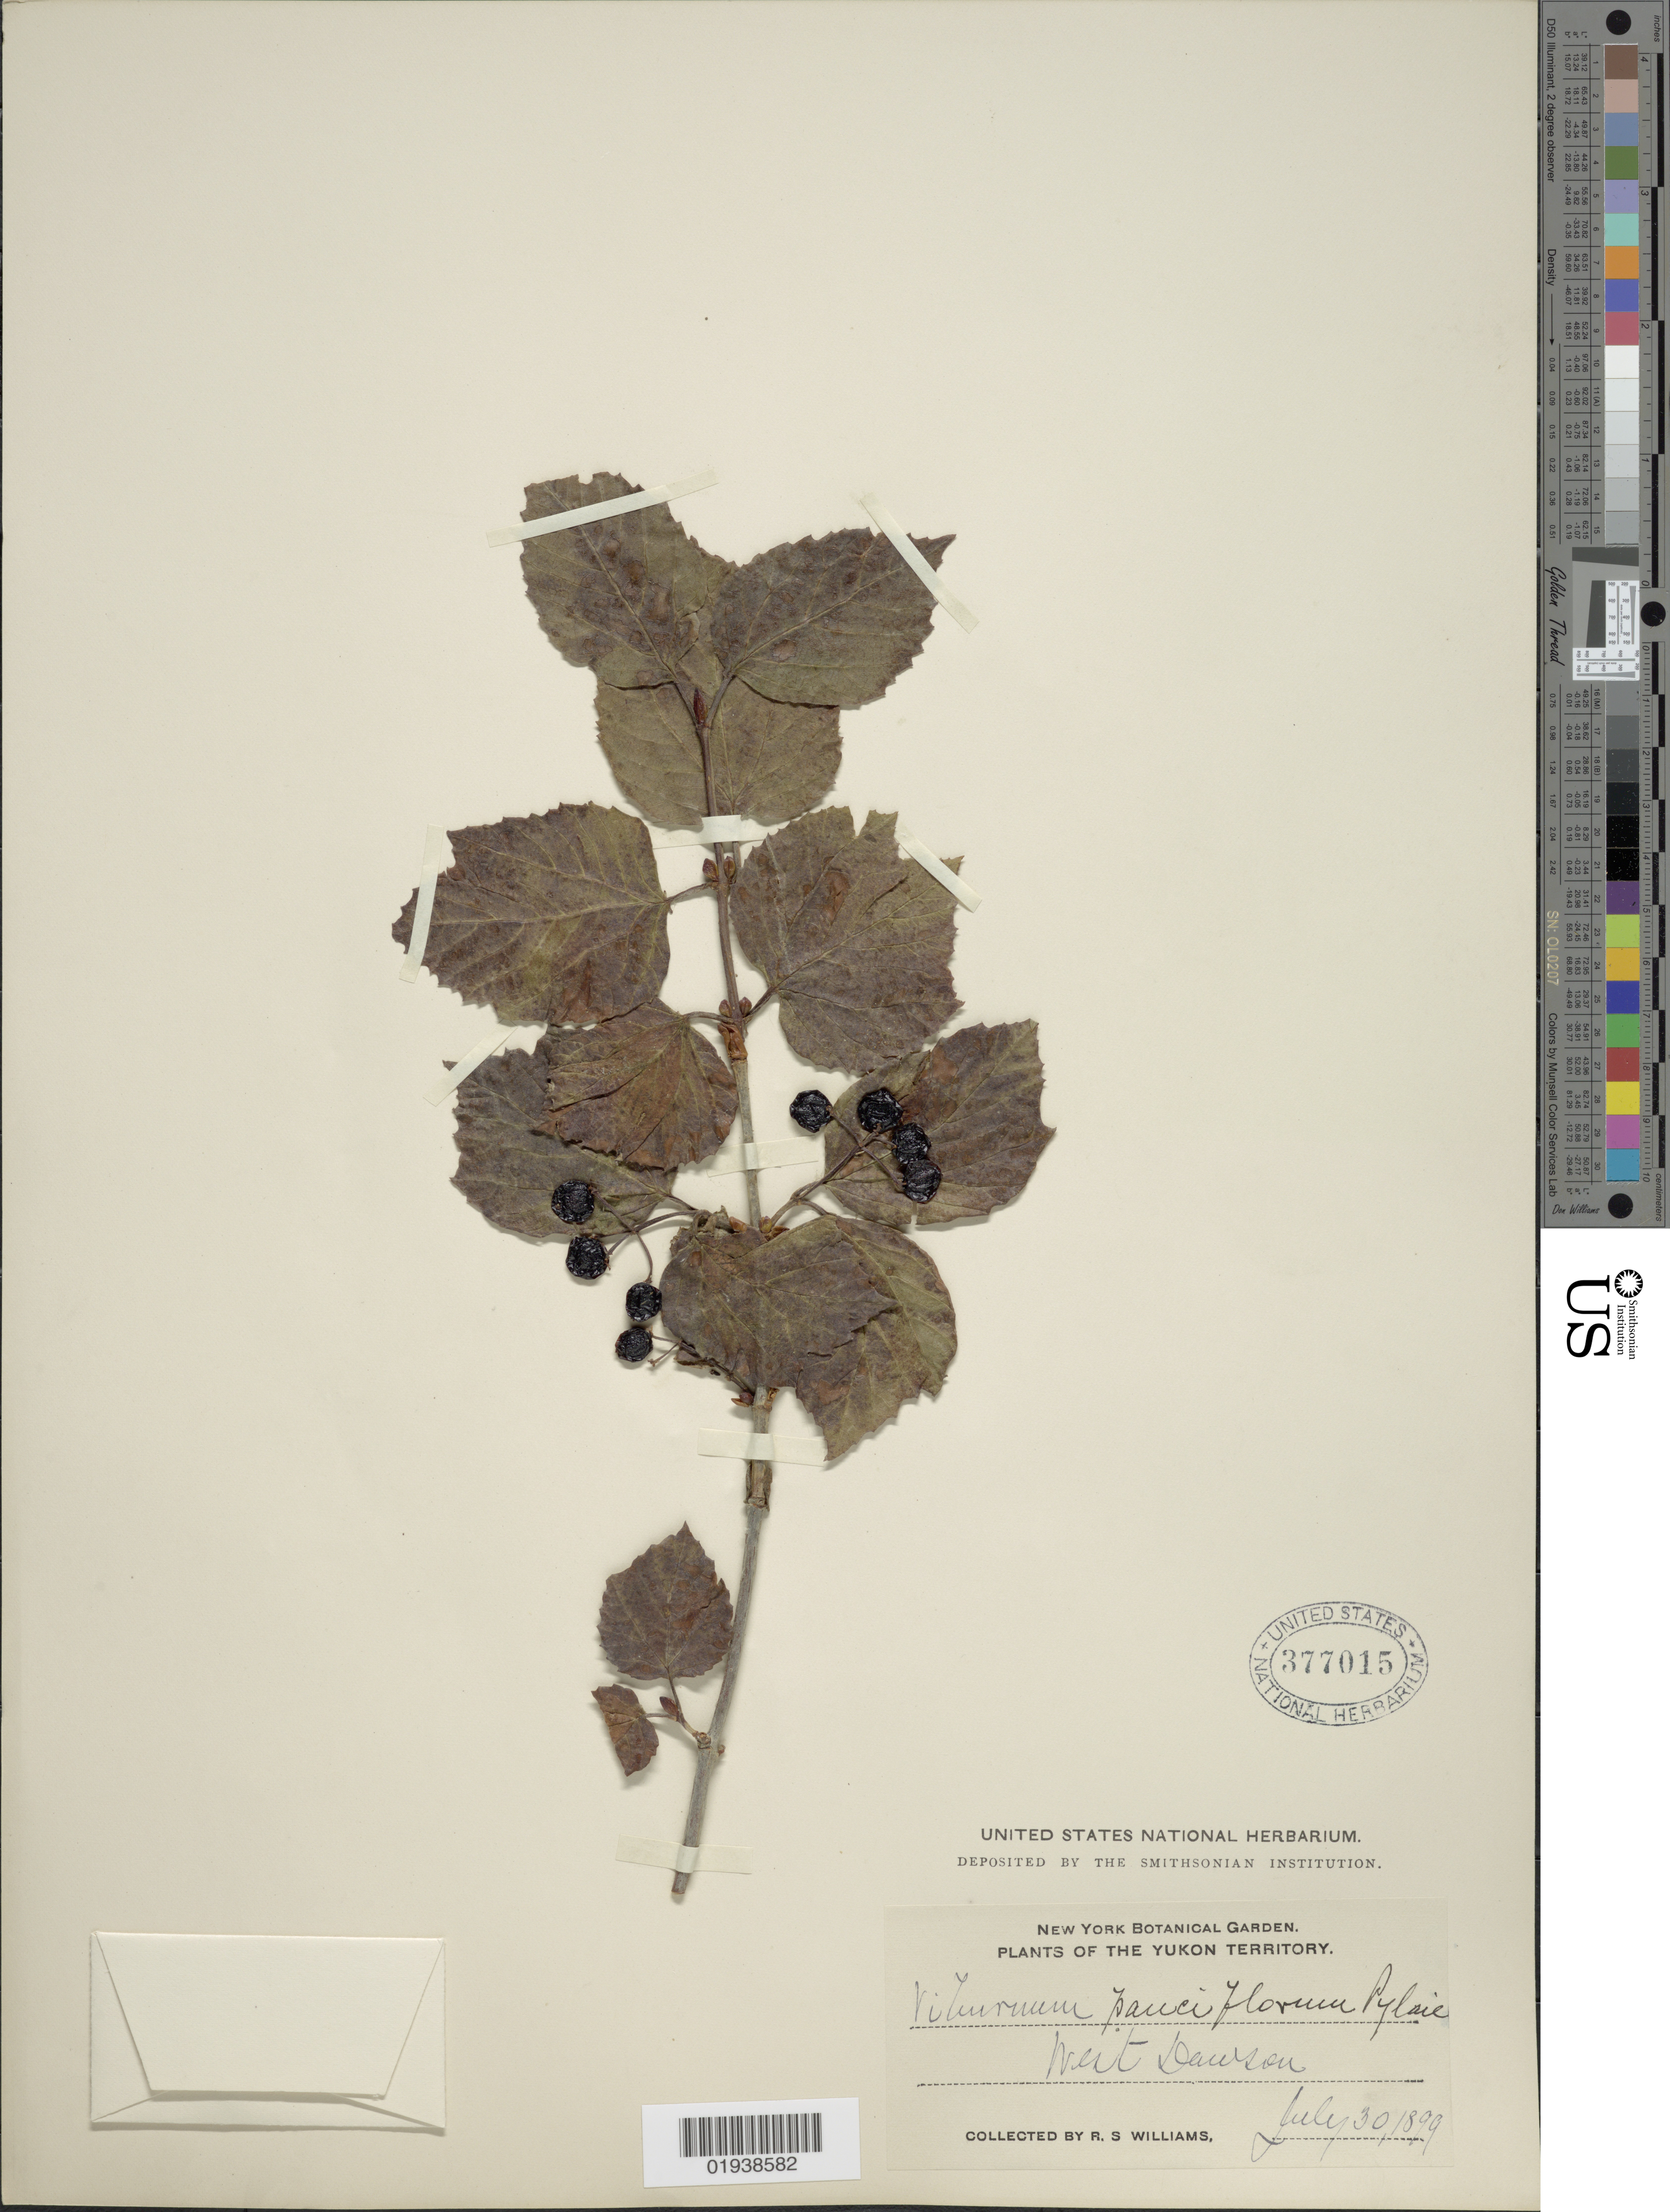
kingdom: Plantae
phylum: Tracheophyta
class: Magnoliopsida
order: Dipsacales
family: Viburnaceae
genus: Viburnum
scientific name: Viburnum edule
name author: (Michx.) Raf.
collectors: R. S. Williams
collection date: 1899-07-30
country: Canada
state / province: Yukon Territory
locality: West Dawson.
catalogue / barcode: US 377015